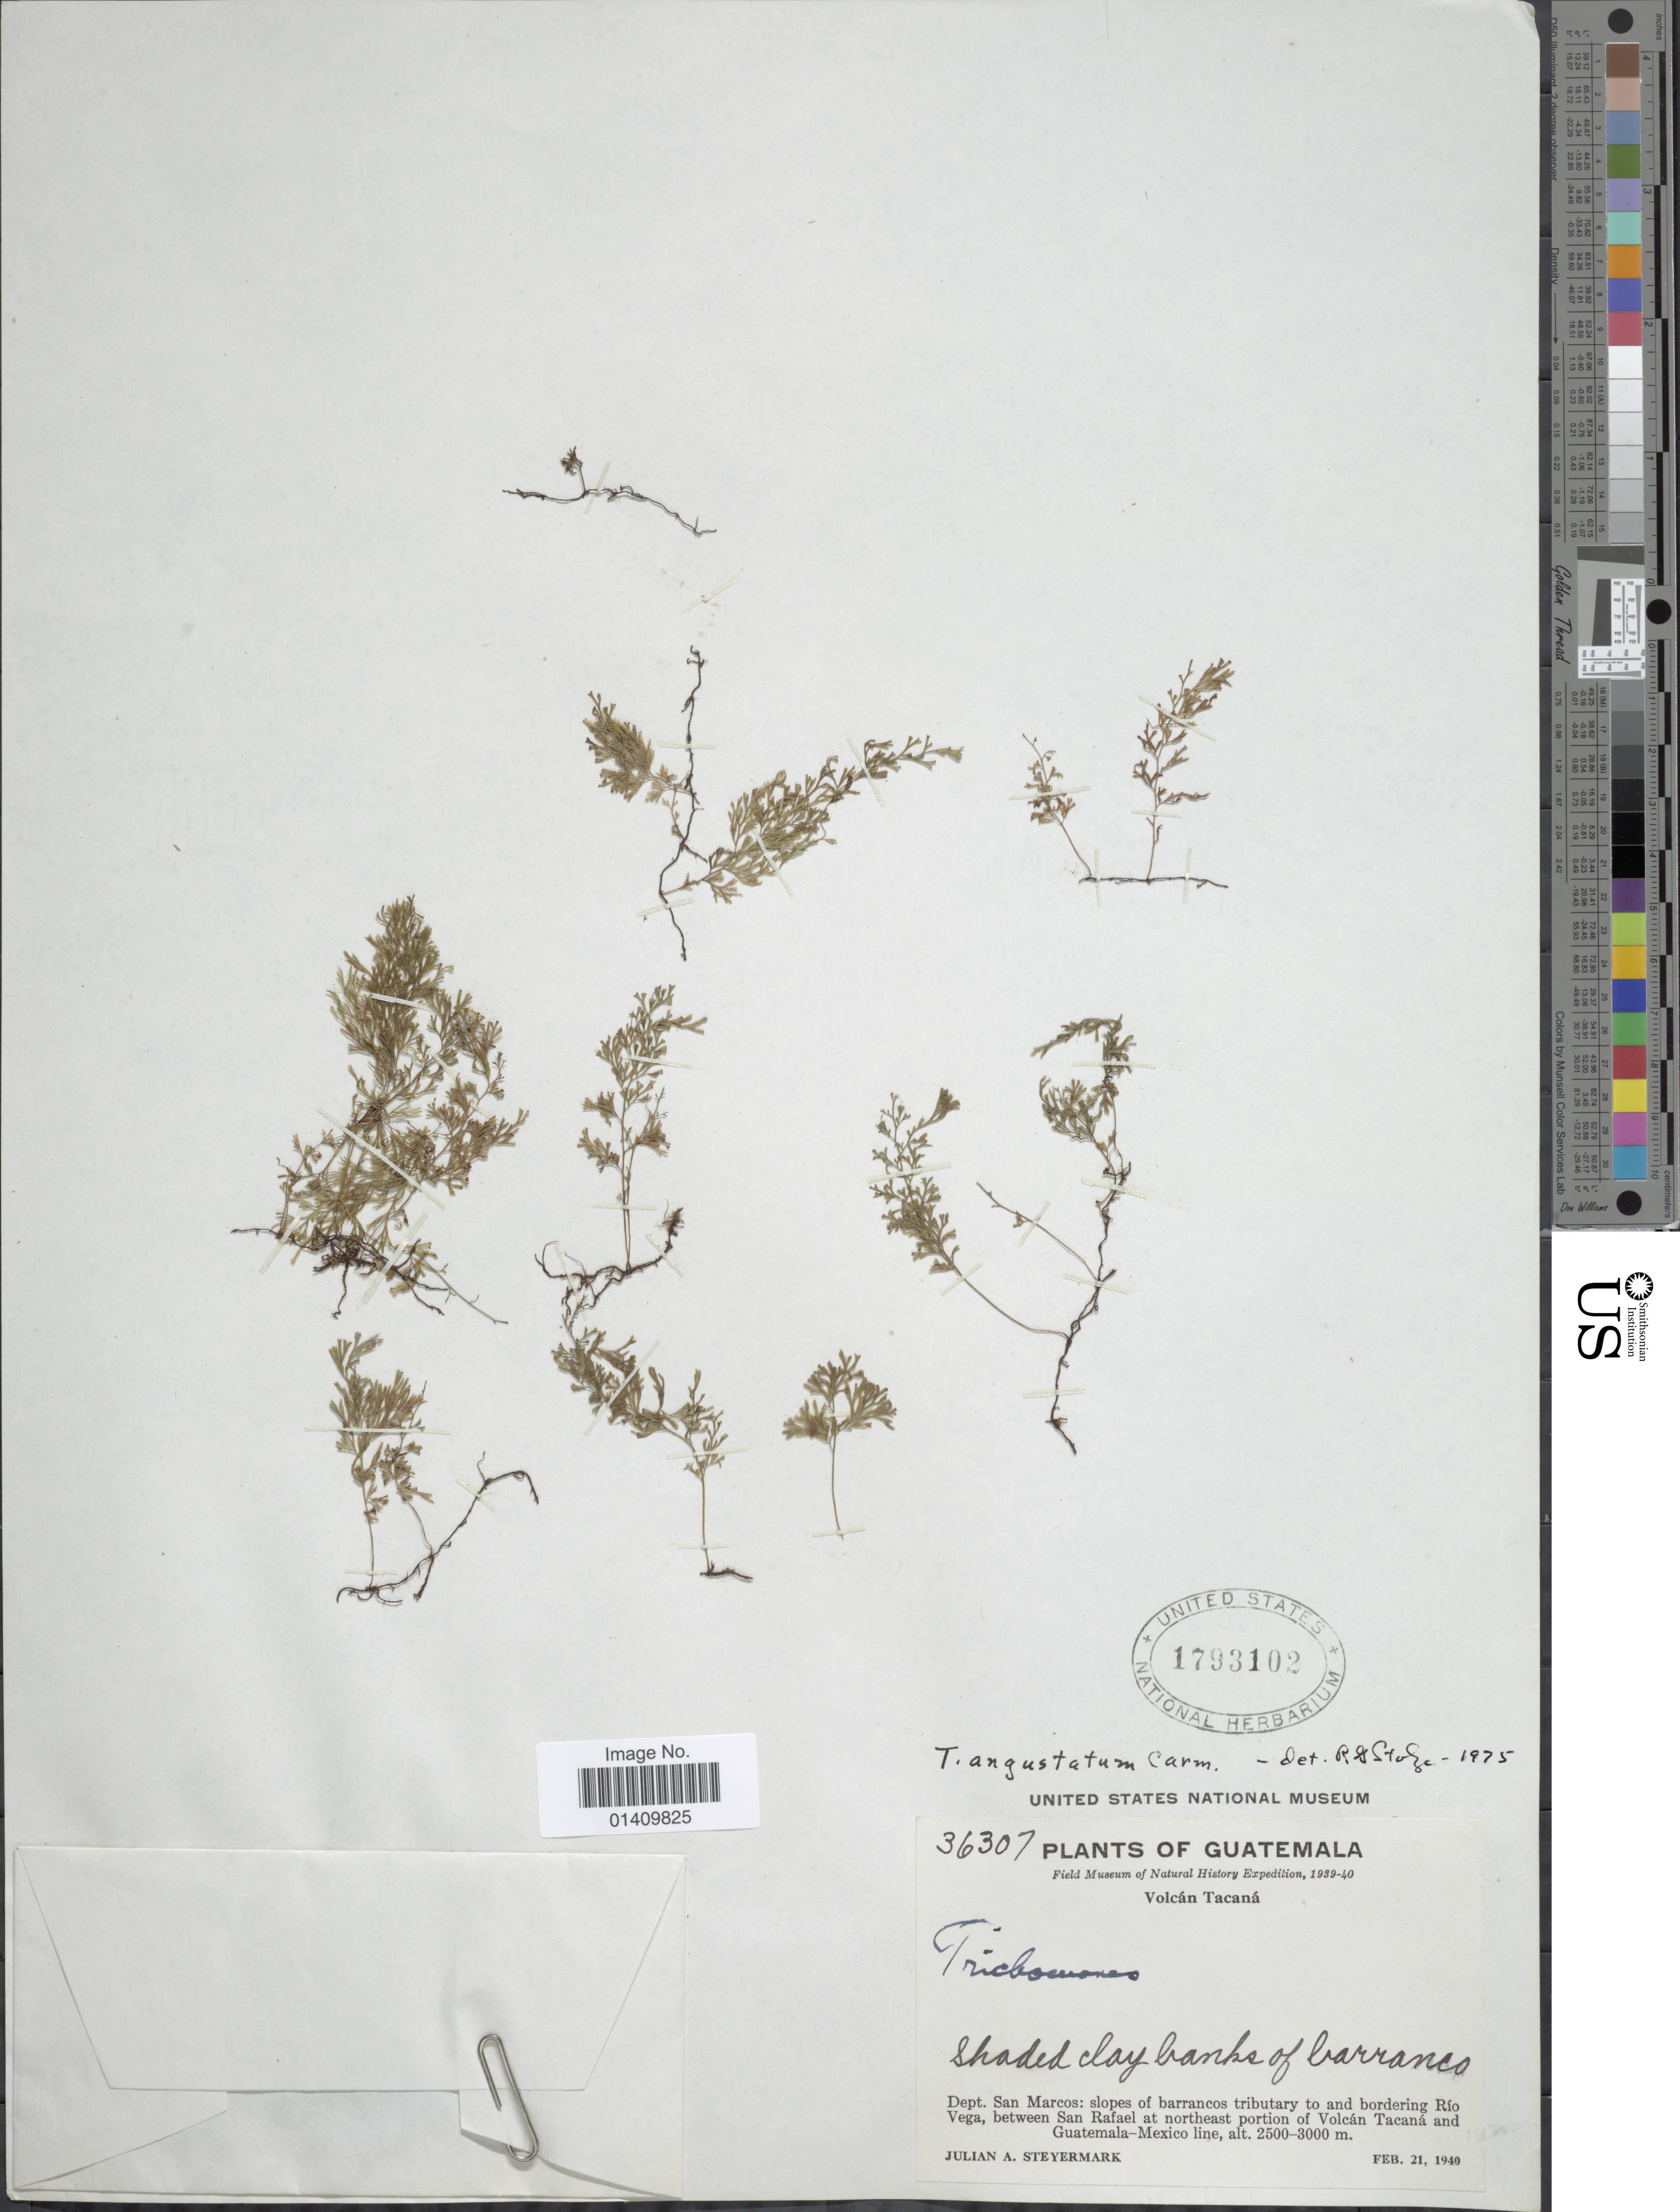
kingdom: Plantae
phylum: Tracheophyta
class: Polypodiopsida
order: Hymenophyllales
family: Hymenophyllaceae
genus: Polyphlebium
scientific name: Polyphlebium angustatum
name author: (Carmich.) Ebihara & Dubuisson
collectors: J. Steyermark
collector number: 36307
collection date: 1940-02-21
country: Guatemala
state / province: San Marcos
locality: Dept. San Marcos: slopes of barrancos tributary to and bordering Rio Vega between San Rafael at northeast portion of Volcan Tacana and Guatemala-Mexico line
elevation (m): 2500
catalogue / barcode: US 1793102